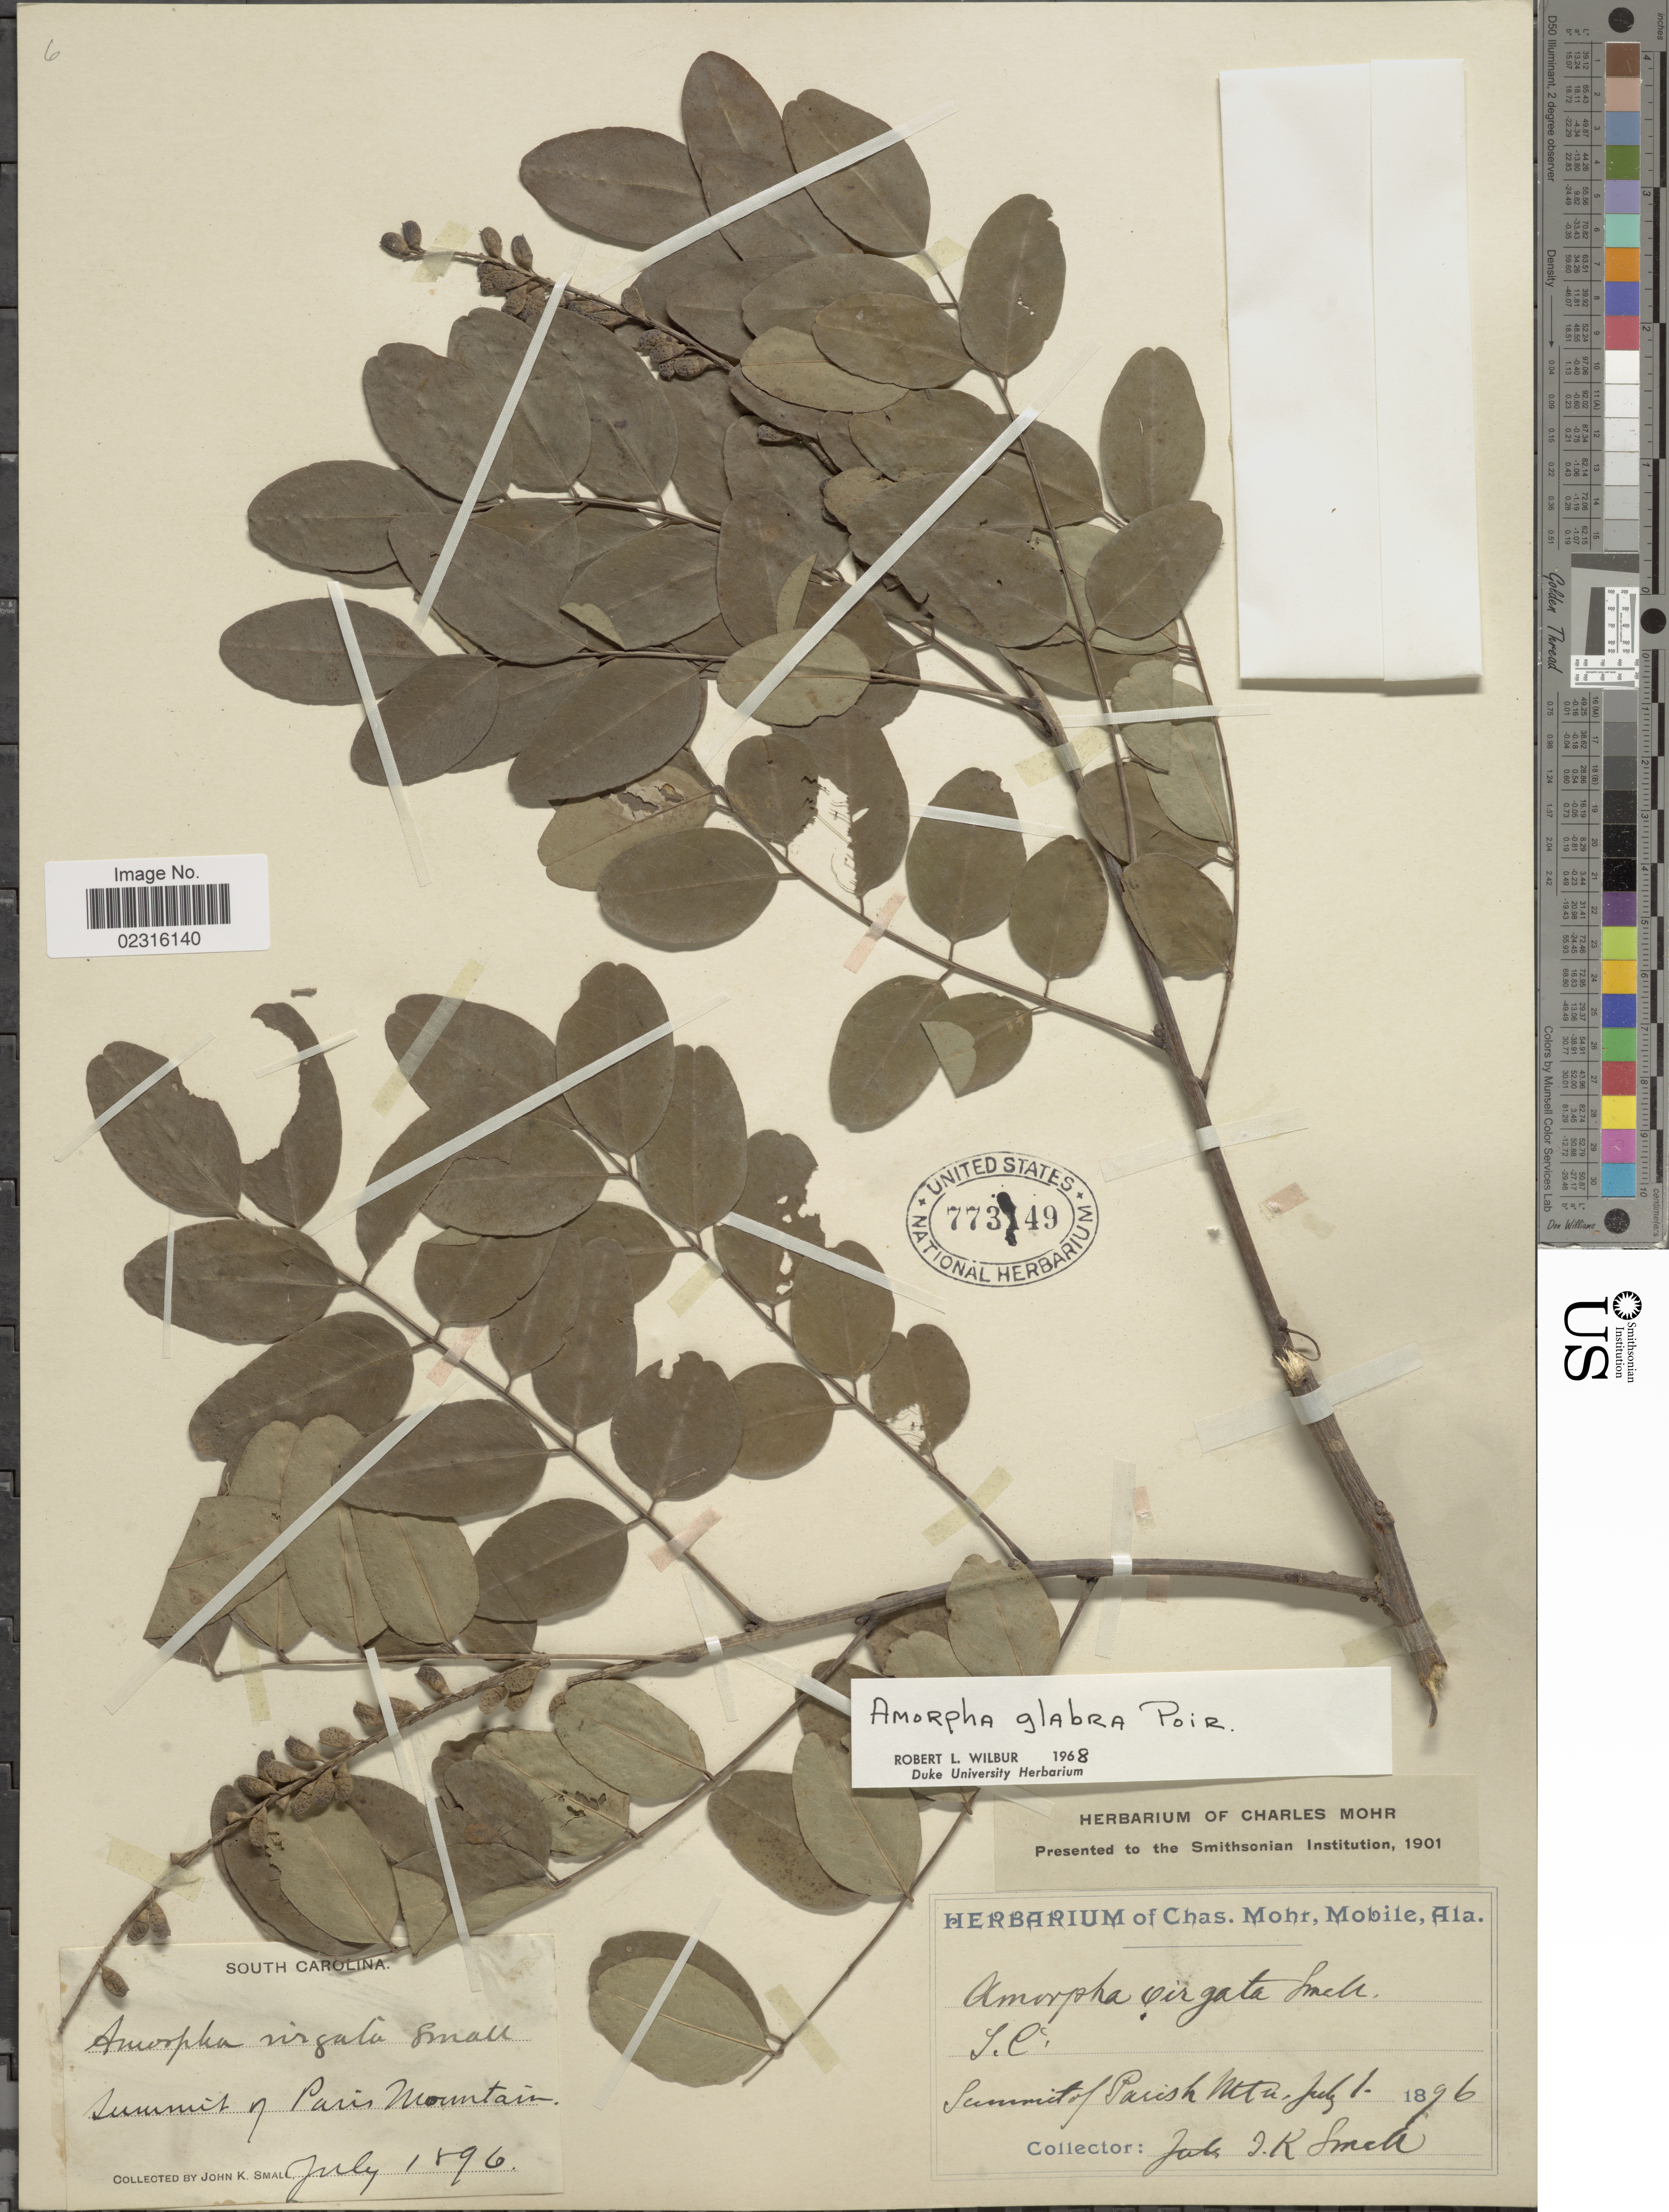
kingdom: Plantae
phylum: Tracheophyta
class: Magnoliopsida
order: Fabales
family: Fabaceae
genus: Amorpha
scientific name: Amorpha glabra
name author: (Pers.) Poir.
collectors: J. K. Small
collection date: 1896-07-01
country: United States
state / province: South Carolina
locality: Summit of Paris Mountain.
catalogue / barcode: US 77349